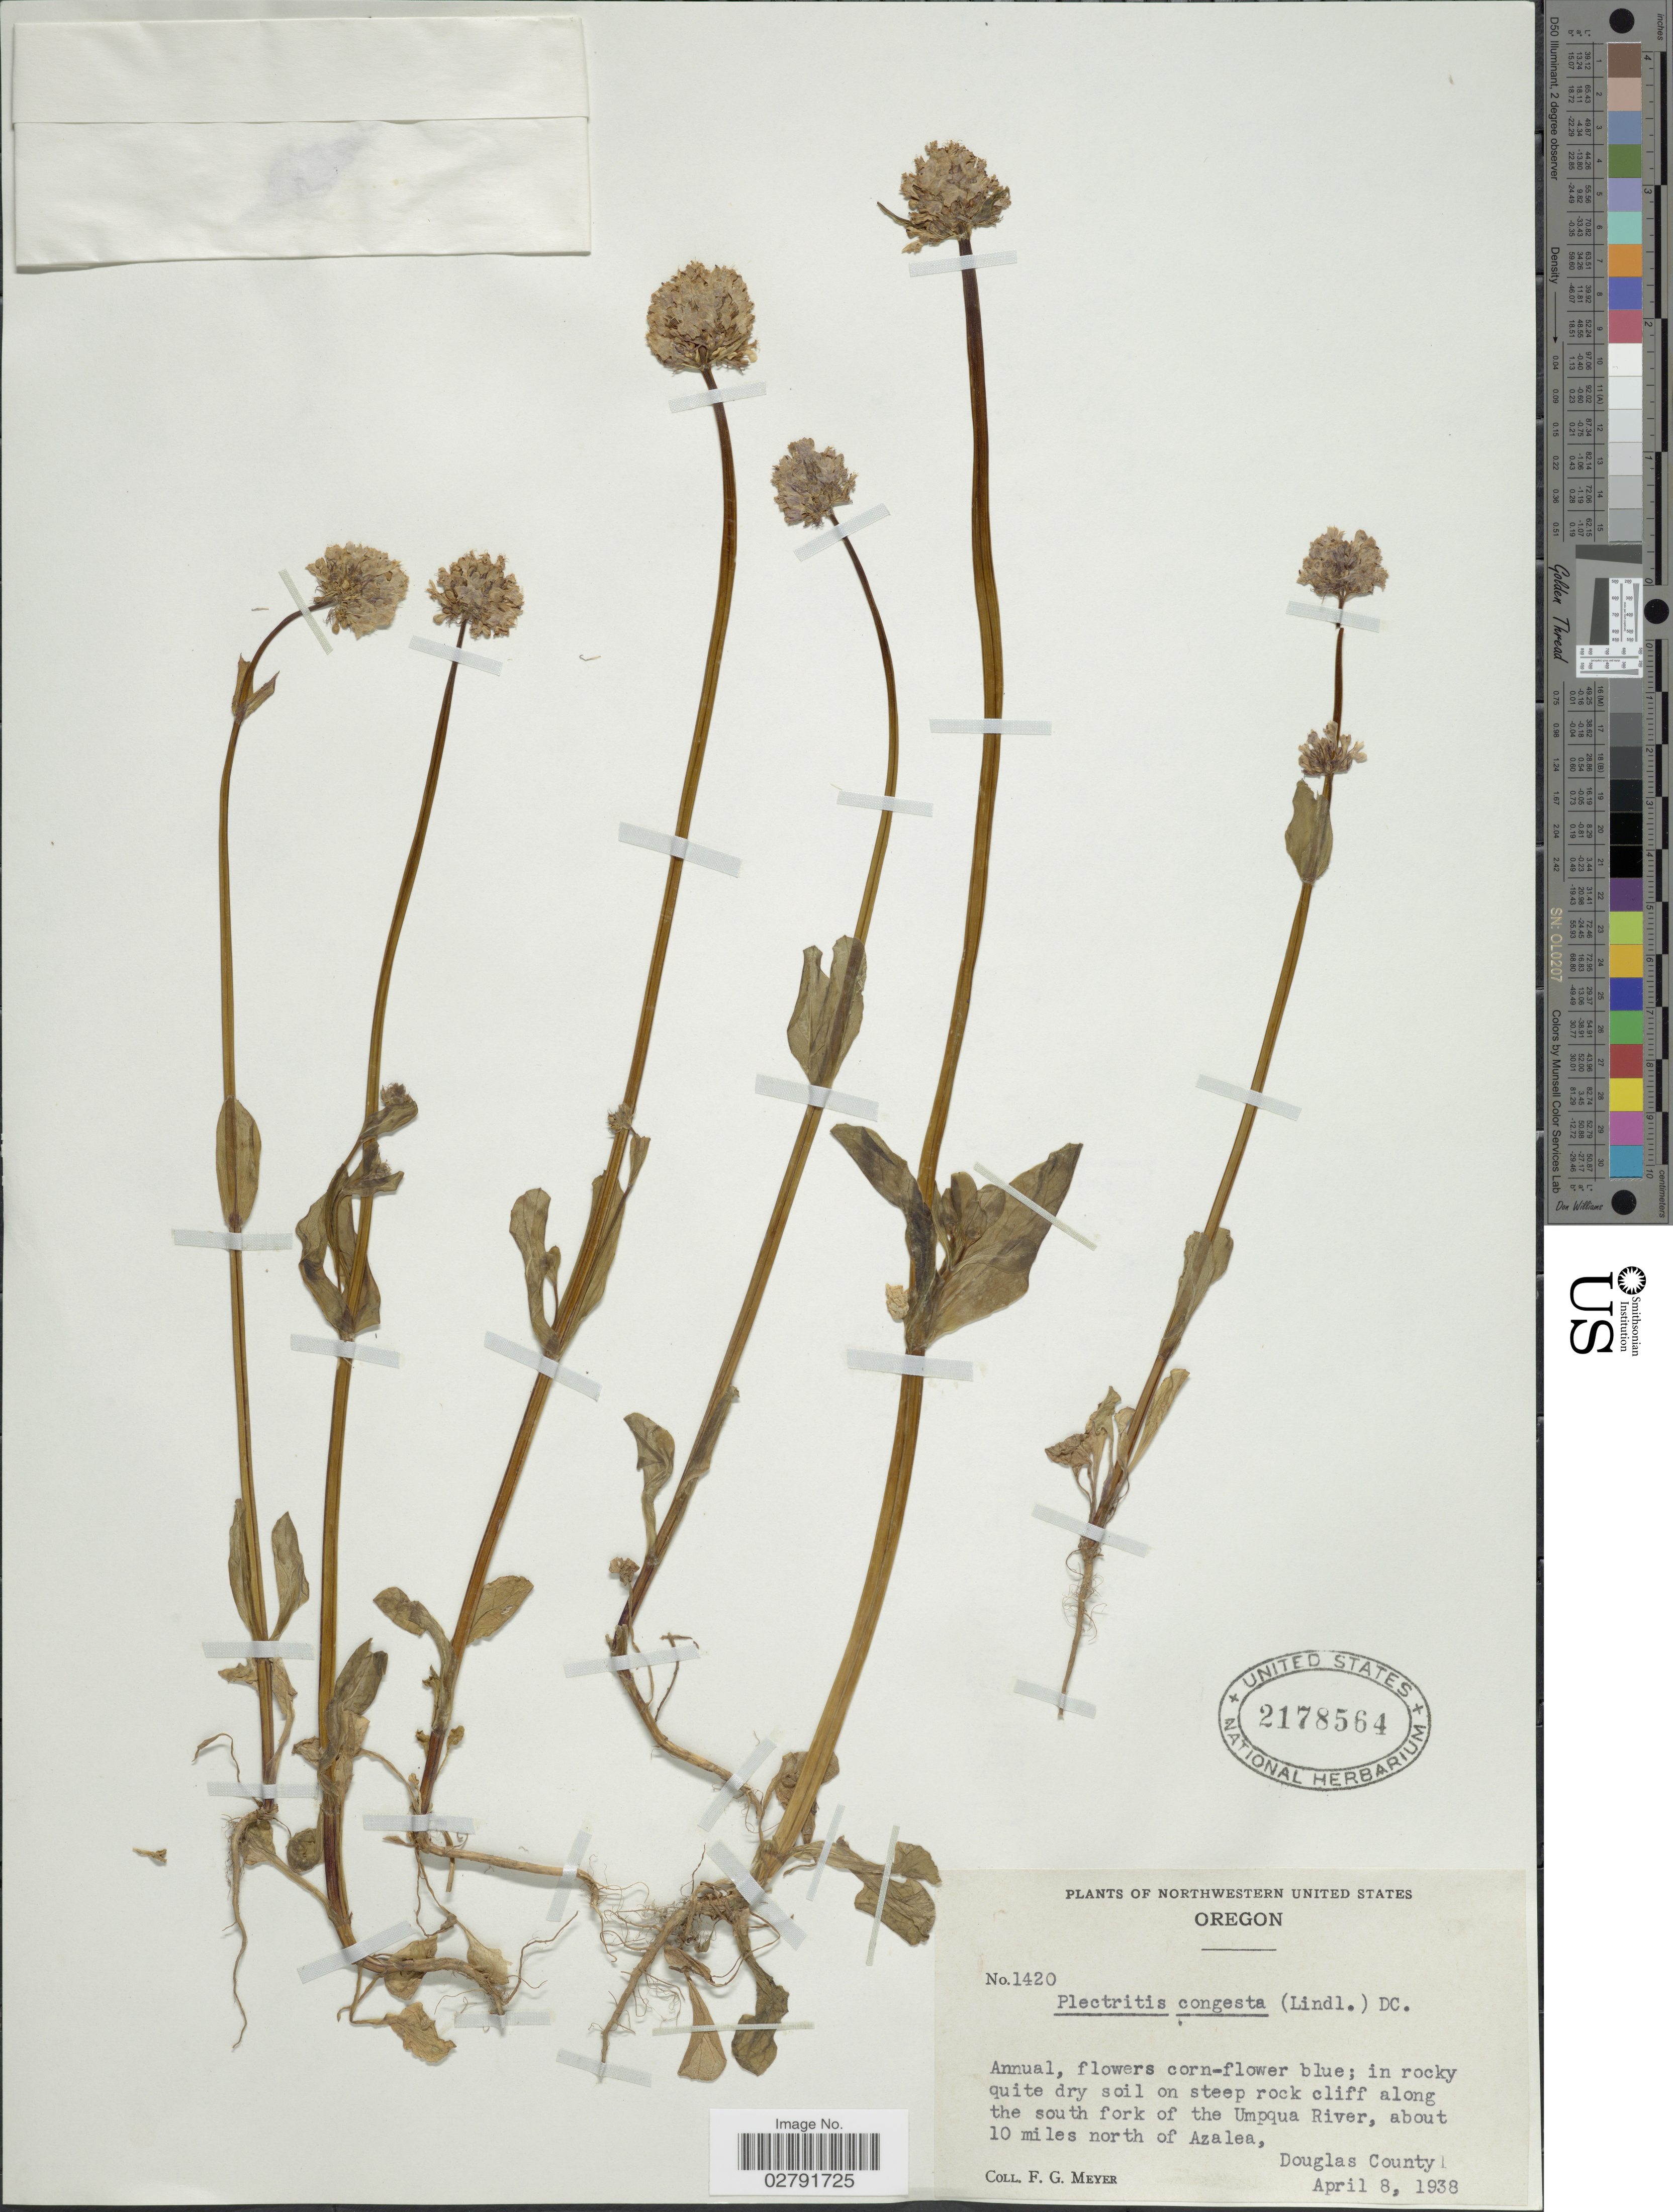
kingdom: Plantae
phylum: Tracheophyta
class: Magnoliopsida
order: Dipsacales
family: Caprifoliaceae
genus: Plectritis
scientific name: Plectritis congesta subsp. congesta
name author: (Lindl.) DC.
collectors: F. G. Meyer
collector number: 1420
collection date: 1938-04-08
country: United States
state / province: Oregon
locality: In rocky quite dry soil on steep rock cliff along the south fork of the Umpqua River, about 10 miles north of Azalea. Douglas County.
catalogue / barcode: US 2178564